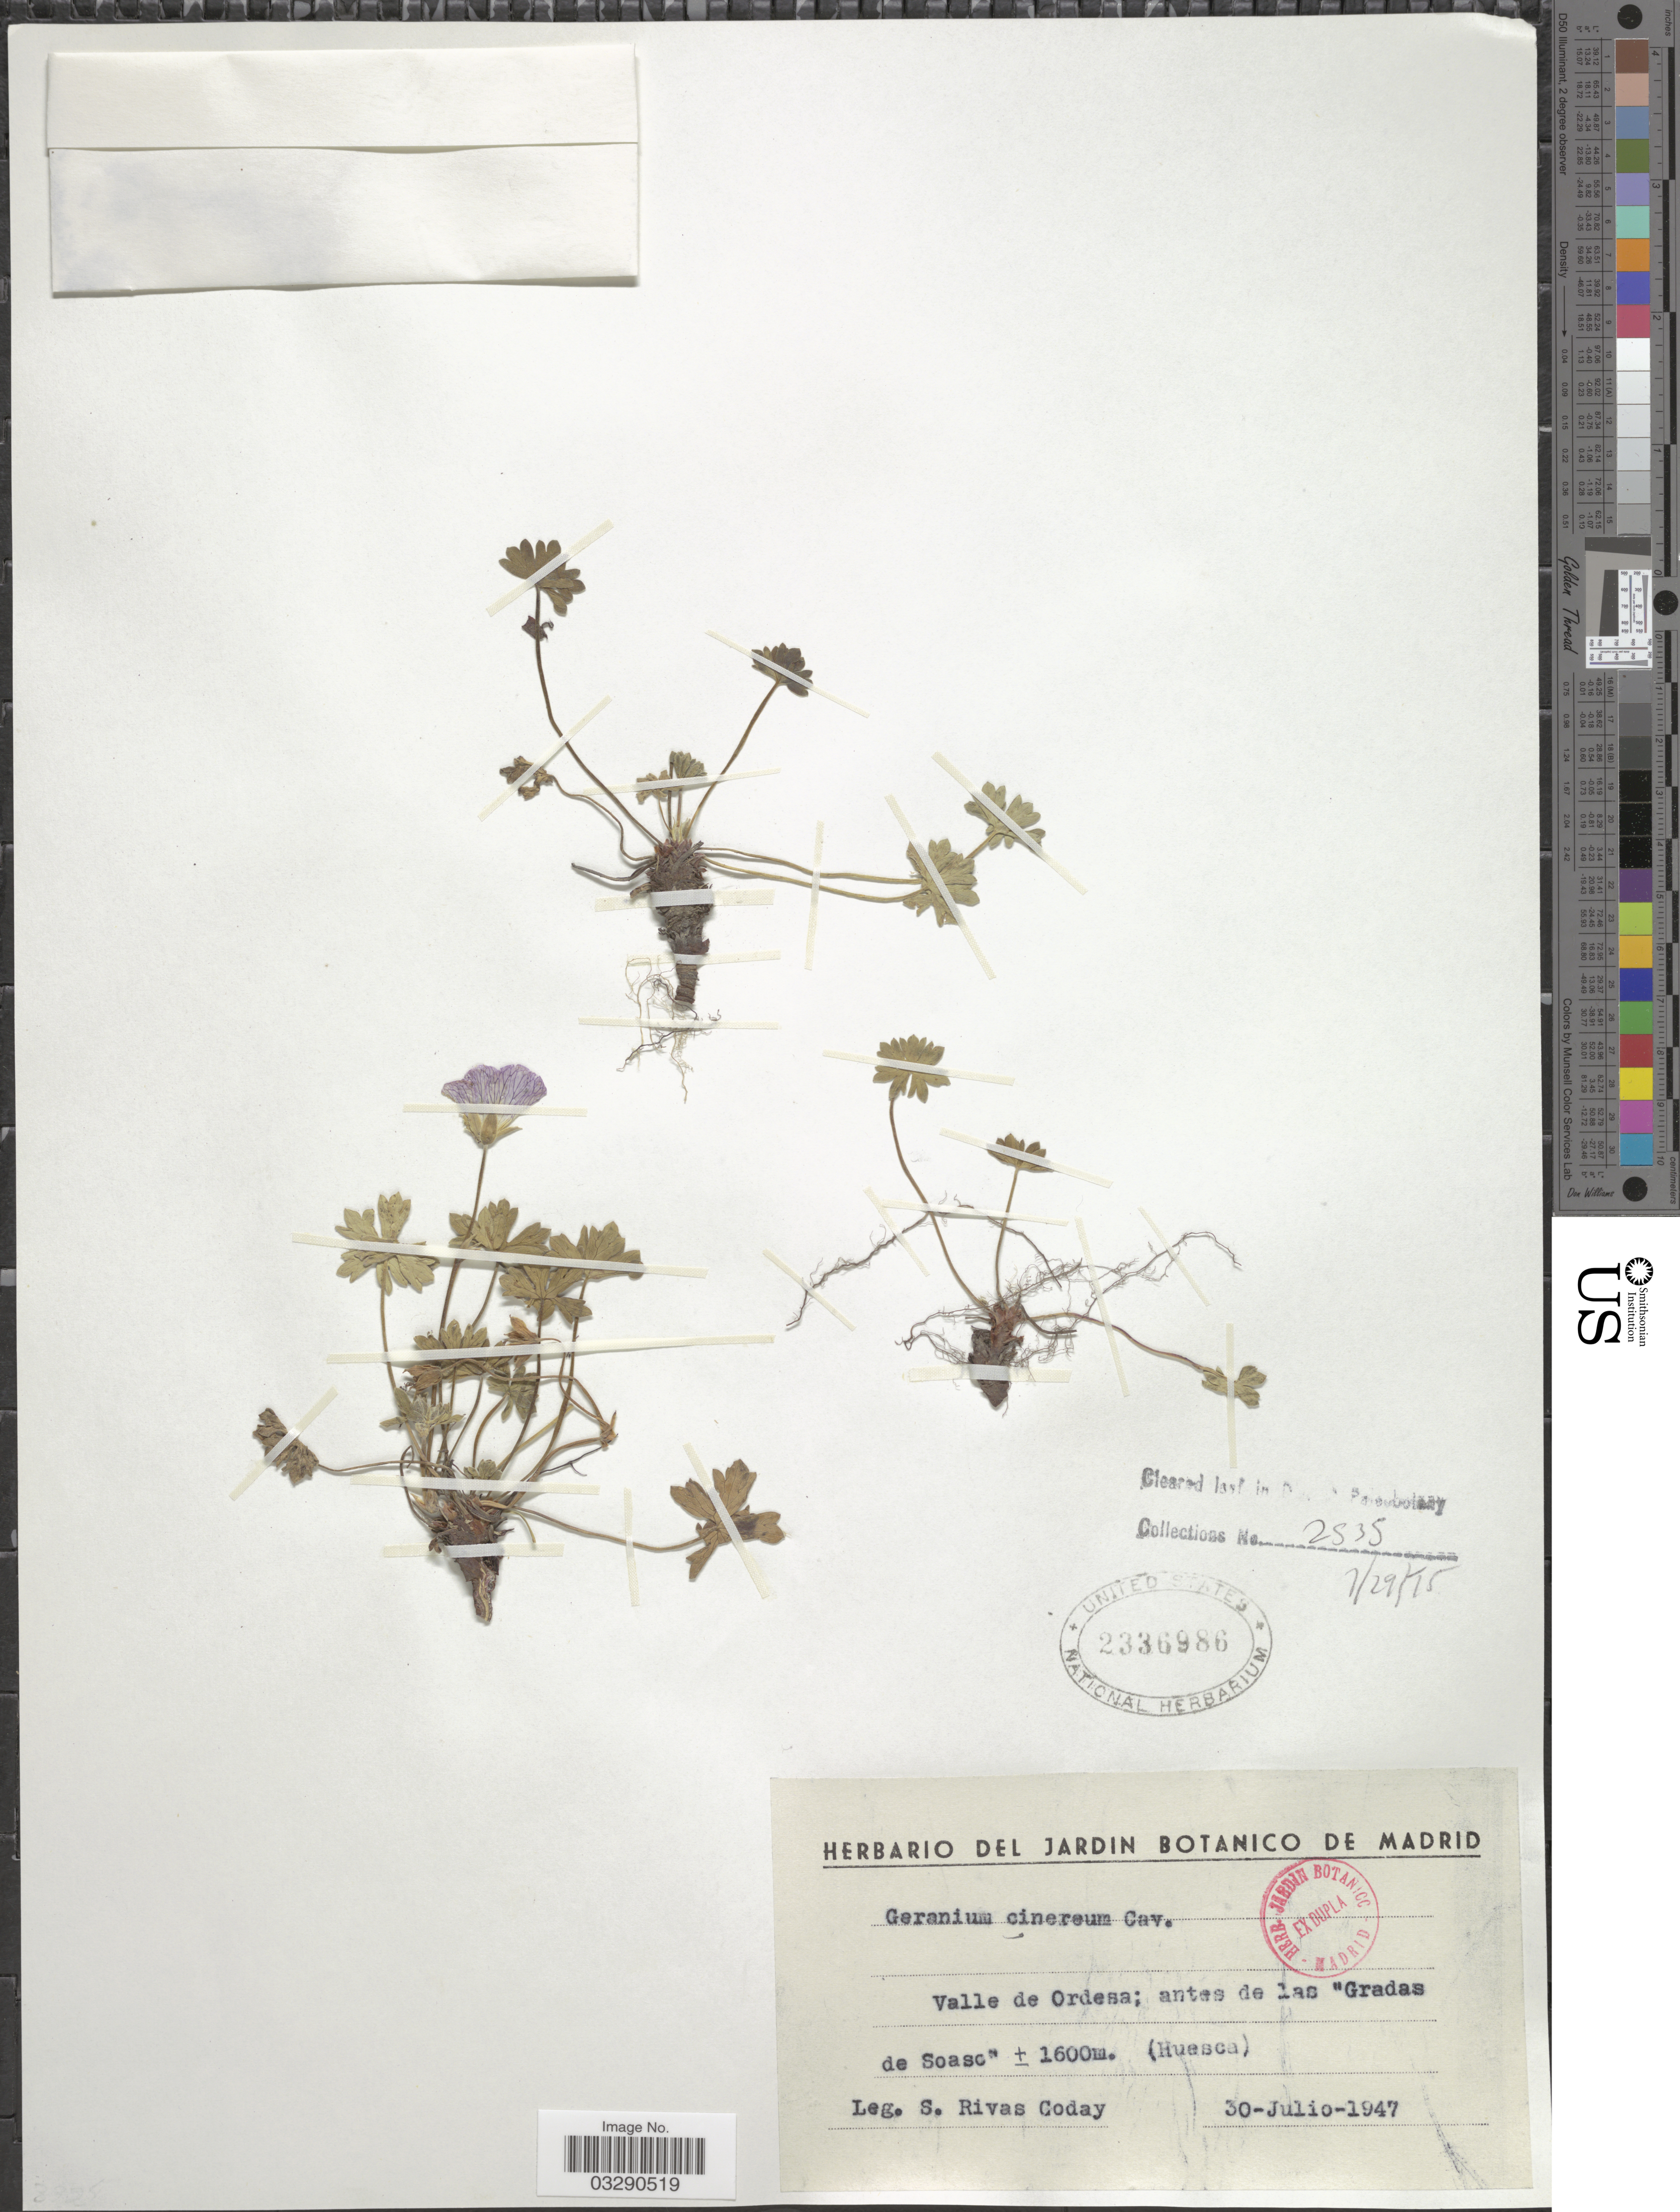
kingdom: Plantae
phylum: Tracheophyta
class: Magnoliopsida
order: Geraniales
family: Geraniaceae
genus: Geranium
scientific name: Geranium cinereum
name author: Cav.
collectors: S. Coday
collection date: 1947-07-30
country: Spain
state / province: Madrid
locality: Valle de Ordesa; antes de las "Gradas de Soasc". (Huesca).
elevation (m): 1600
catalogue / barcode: US 2336986